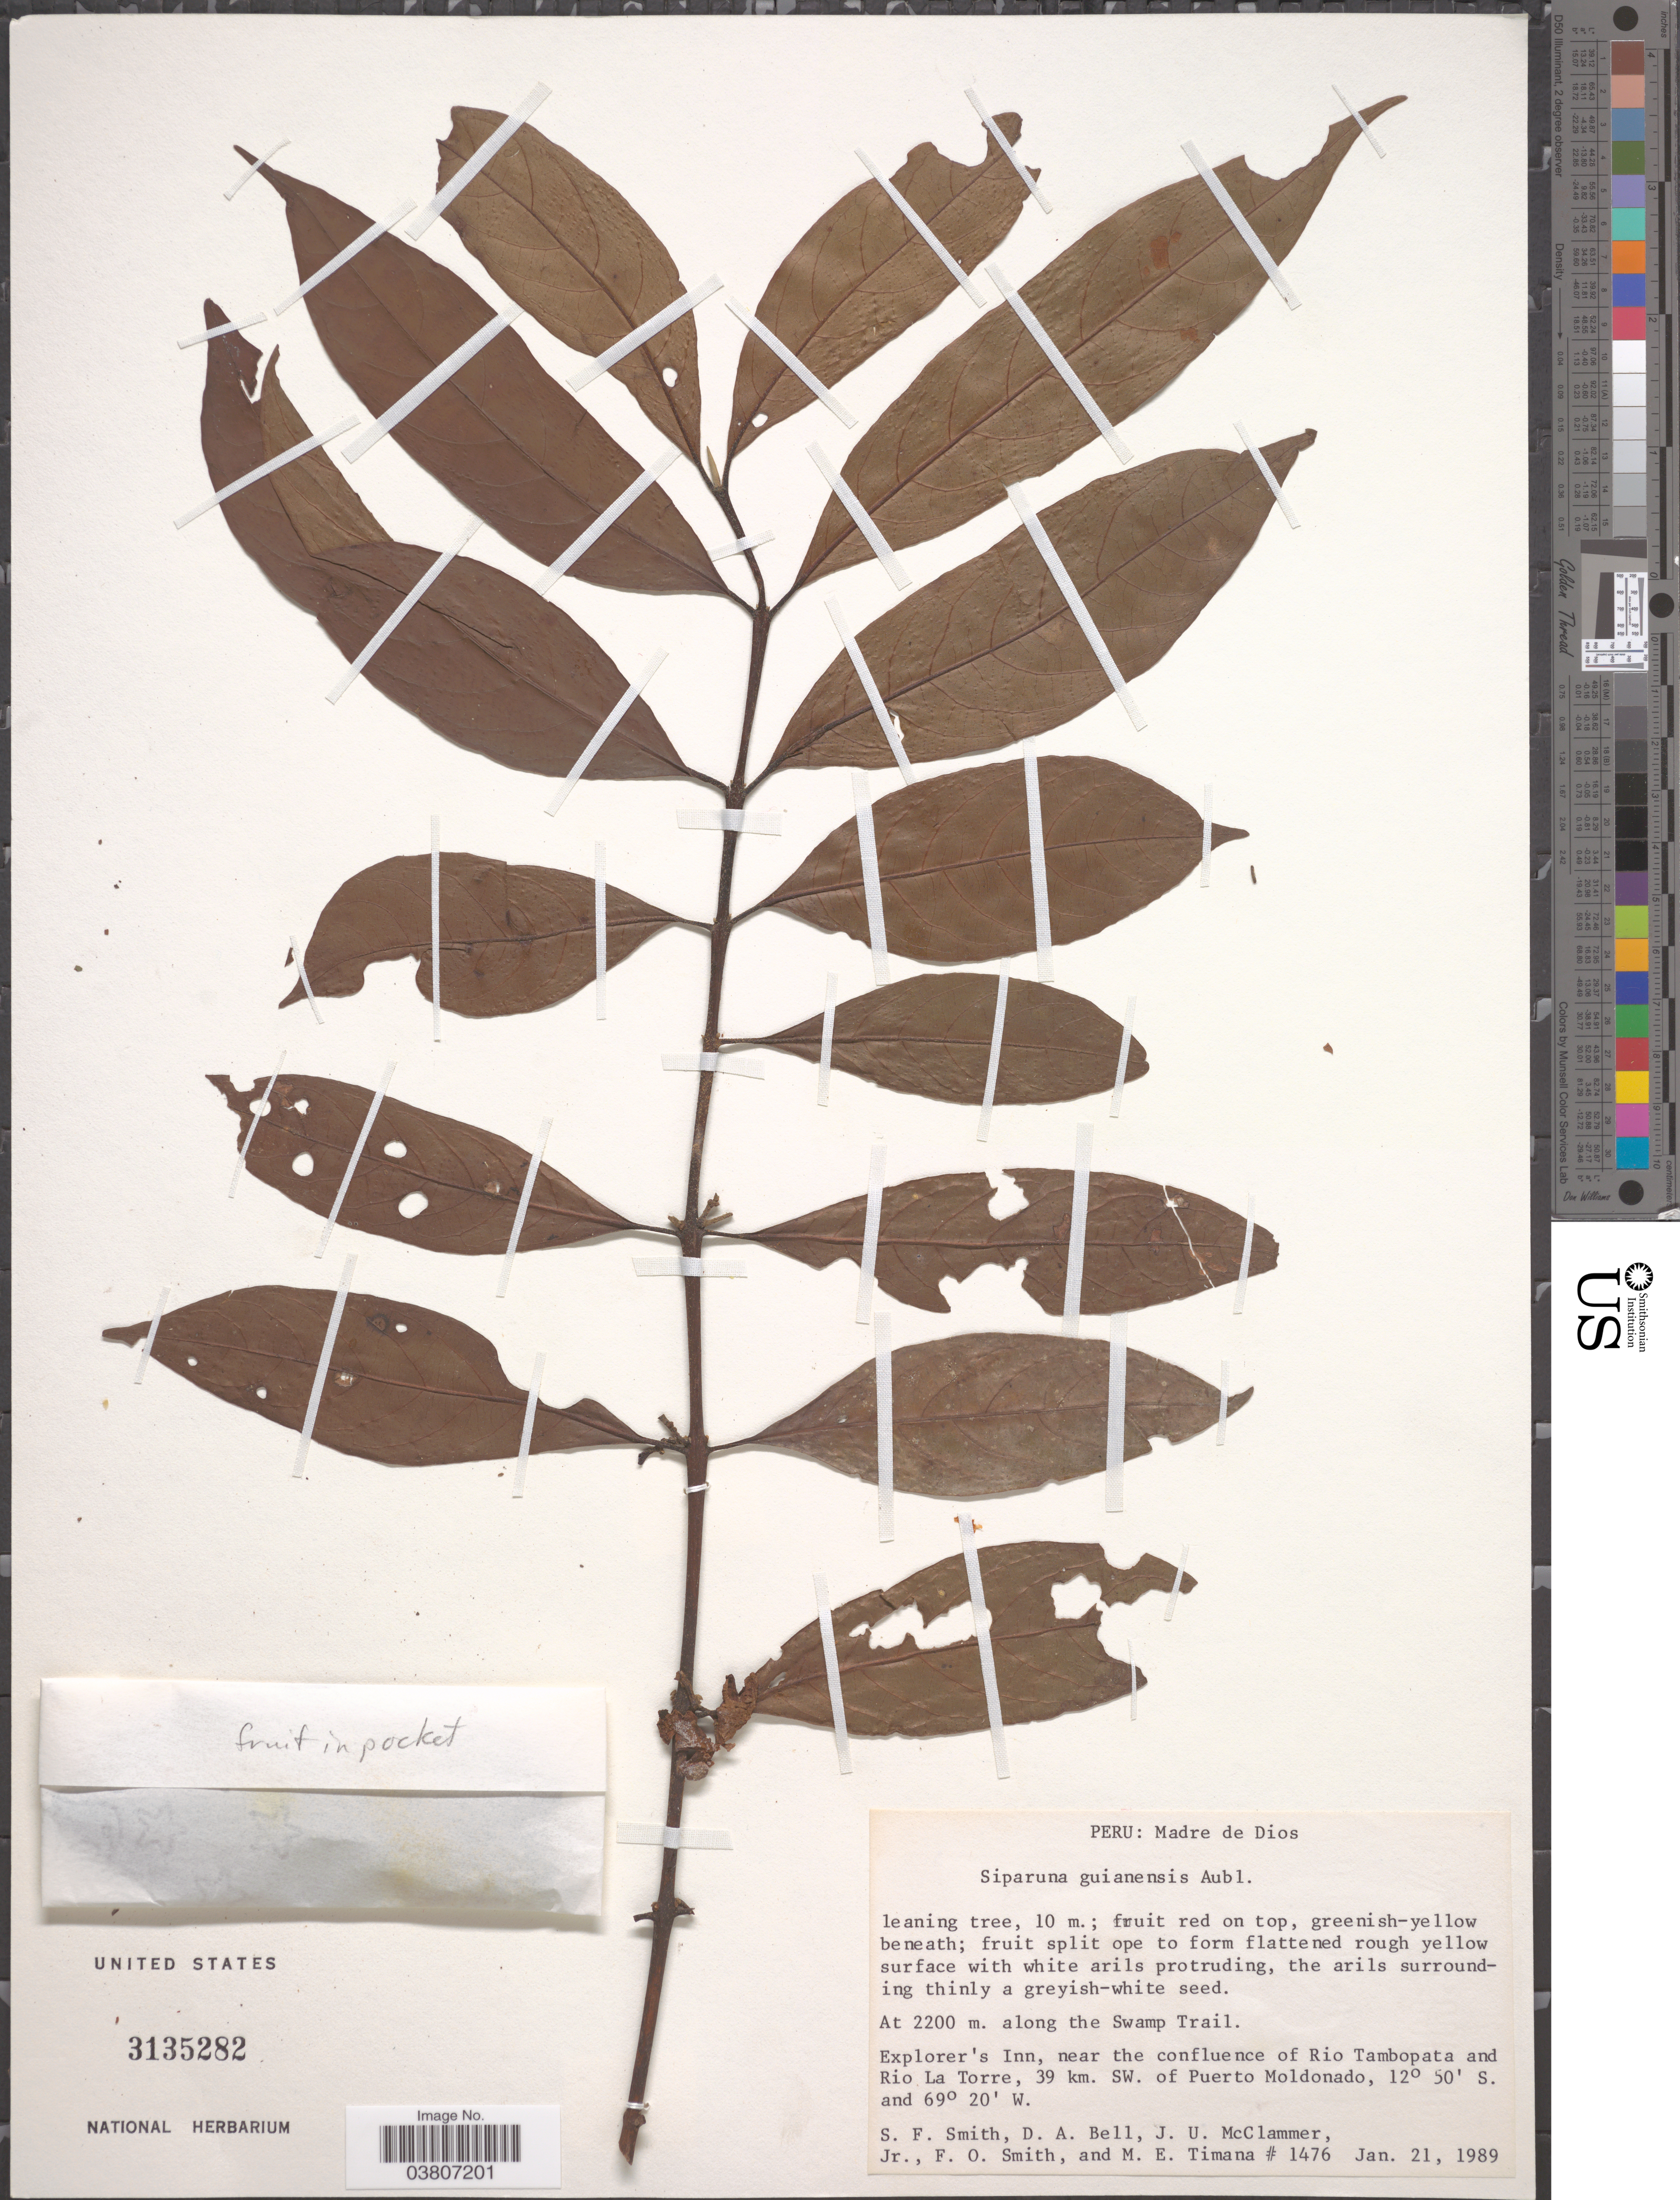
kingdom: Plantae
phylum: Tracheophyta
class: Magnoliopsida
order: Laurales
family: Siparunaceae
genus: Siparuna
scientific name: Siparuna guianensis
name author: Aubl.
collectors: S.F. Smith, D. A. Bell, J. McClammer Jr. & F. Smith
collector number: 1476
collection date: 1989-01-21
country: Peru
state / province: Madre de Dios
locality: Along the Swamp Trail. Explorer's Inn, near the confluence of Rio Tambopata and Rio La Torre, 39 km. SW. of Puerto Moldonado.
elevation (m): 2200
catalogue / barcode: US 3135282